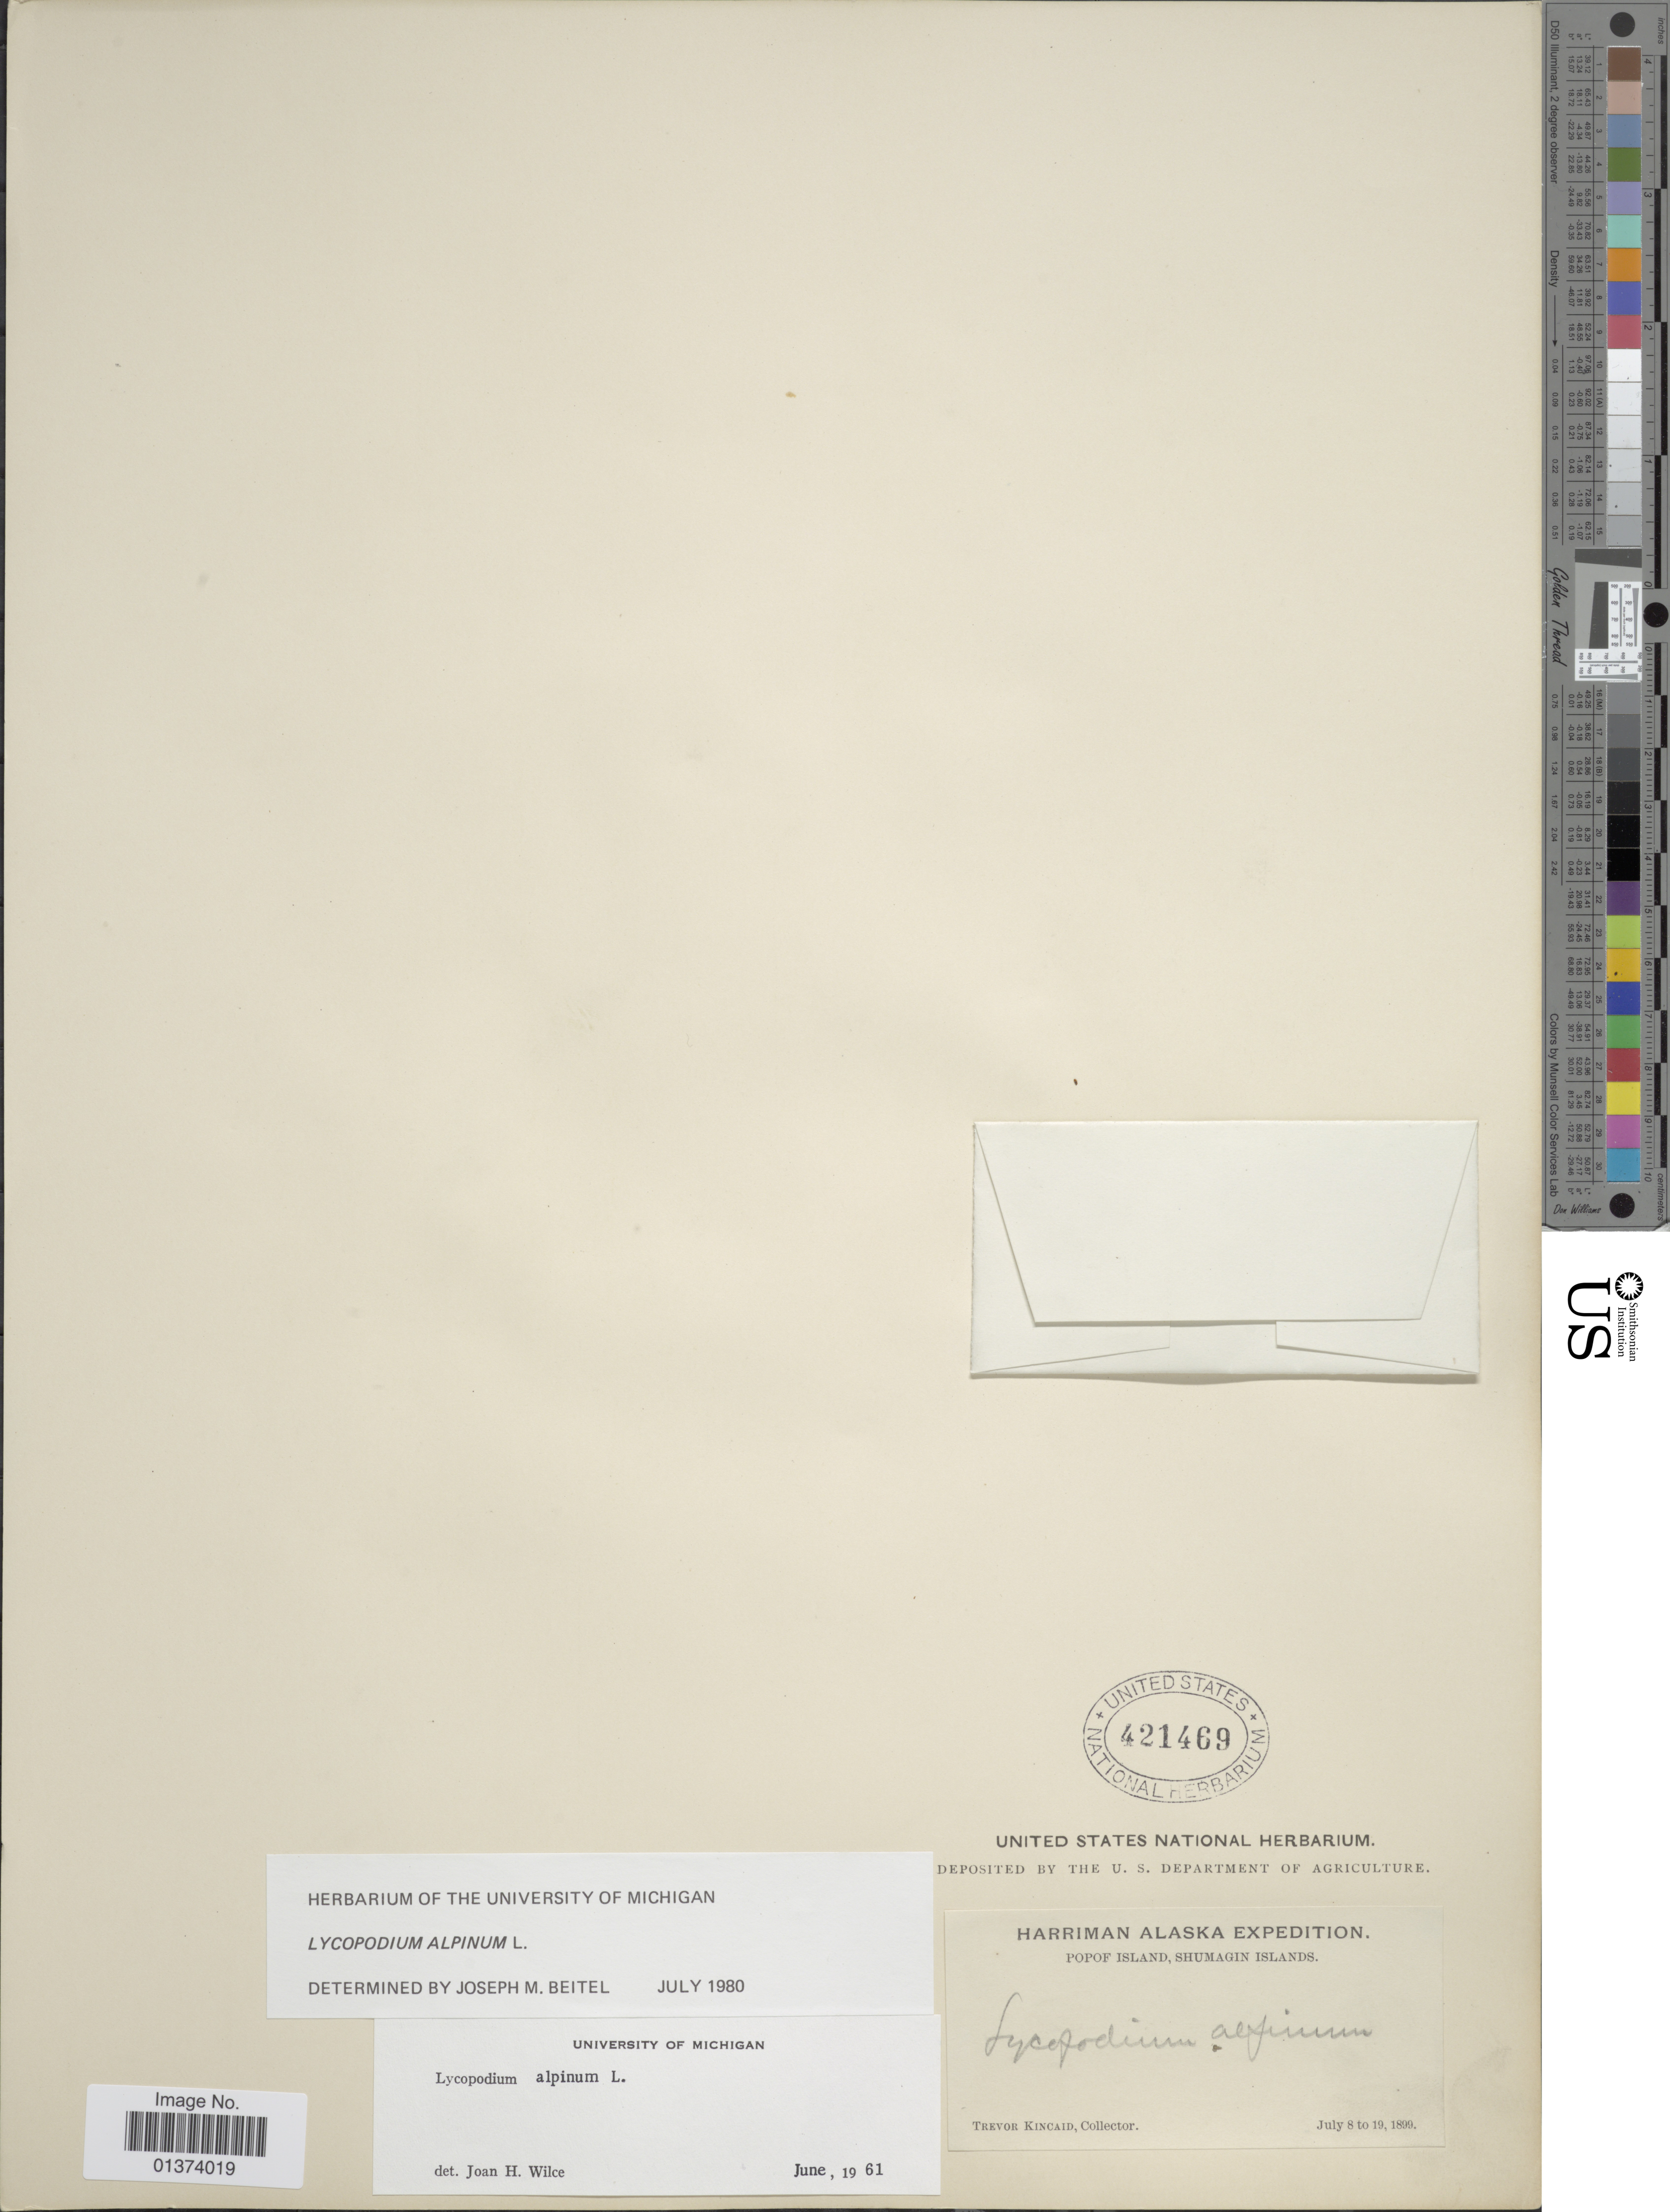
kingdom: Plantae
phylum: Tracheophyta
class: Lycopodiopsida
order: Lycopodiales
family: Lycopodiaceae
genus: Diphasiastrum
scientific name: Diphasiastrum alpinum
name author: (L.) Holub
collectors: T. C. Kincaid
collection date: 1899-07-08/1899-07-19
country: United States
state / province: Alaska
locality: Popof Island, Shumagin Islands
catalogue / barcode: US 421469